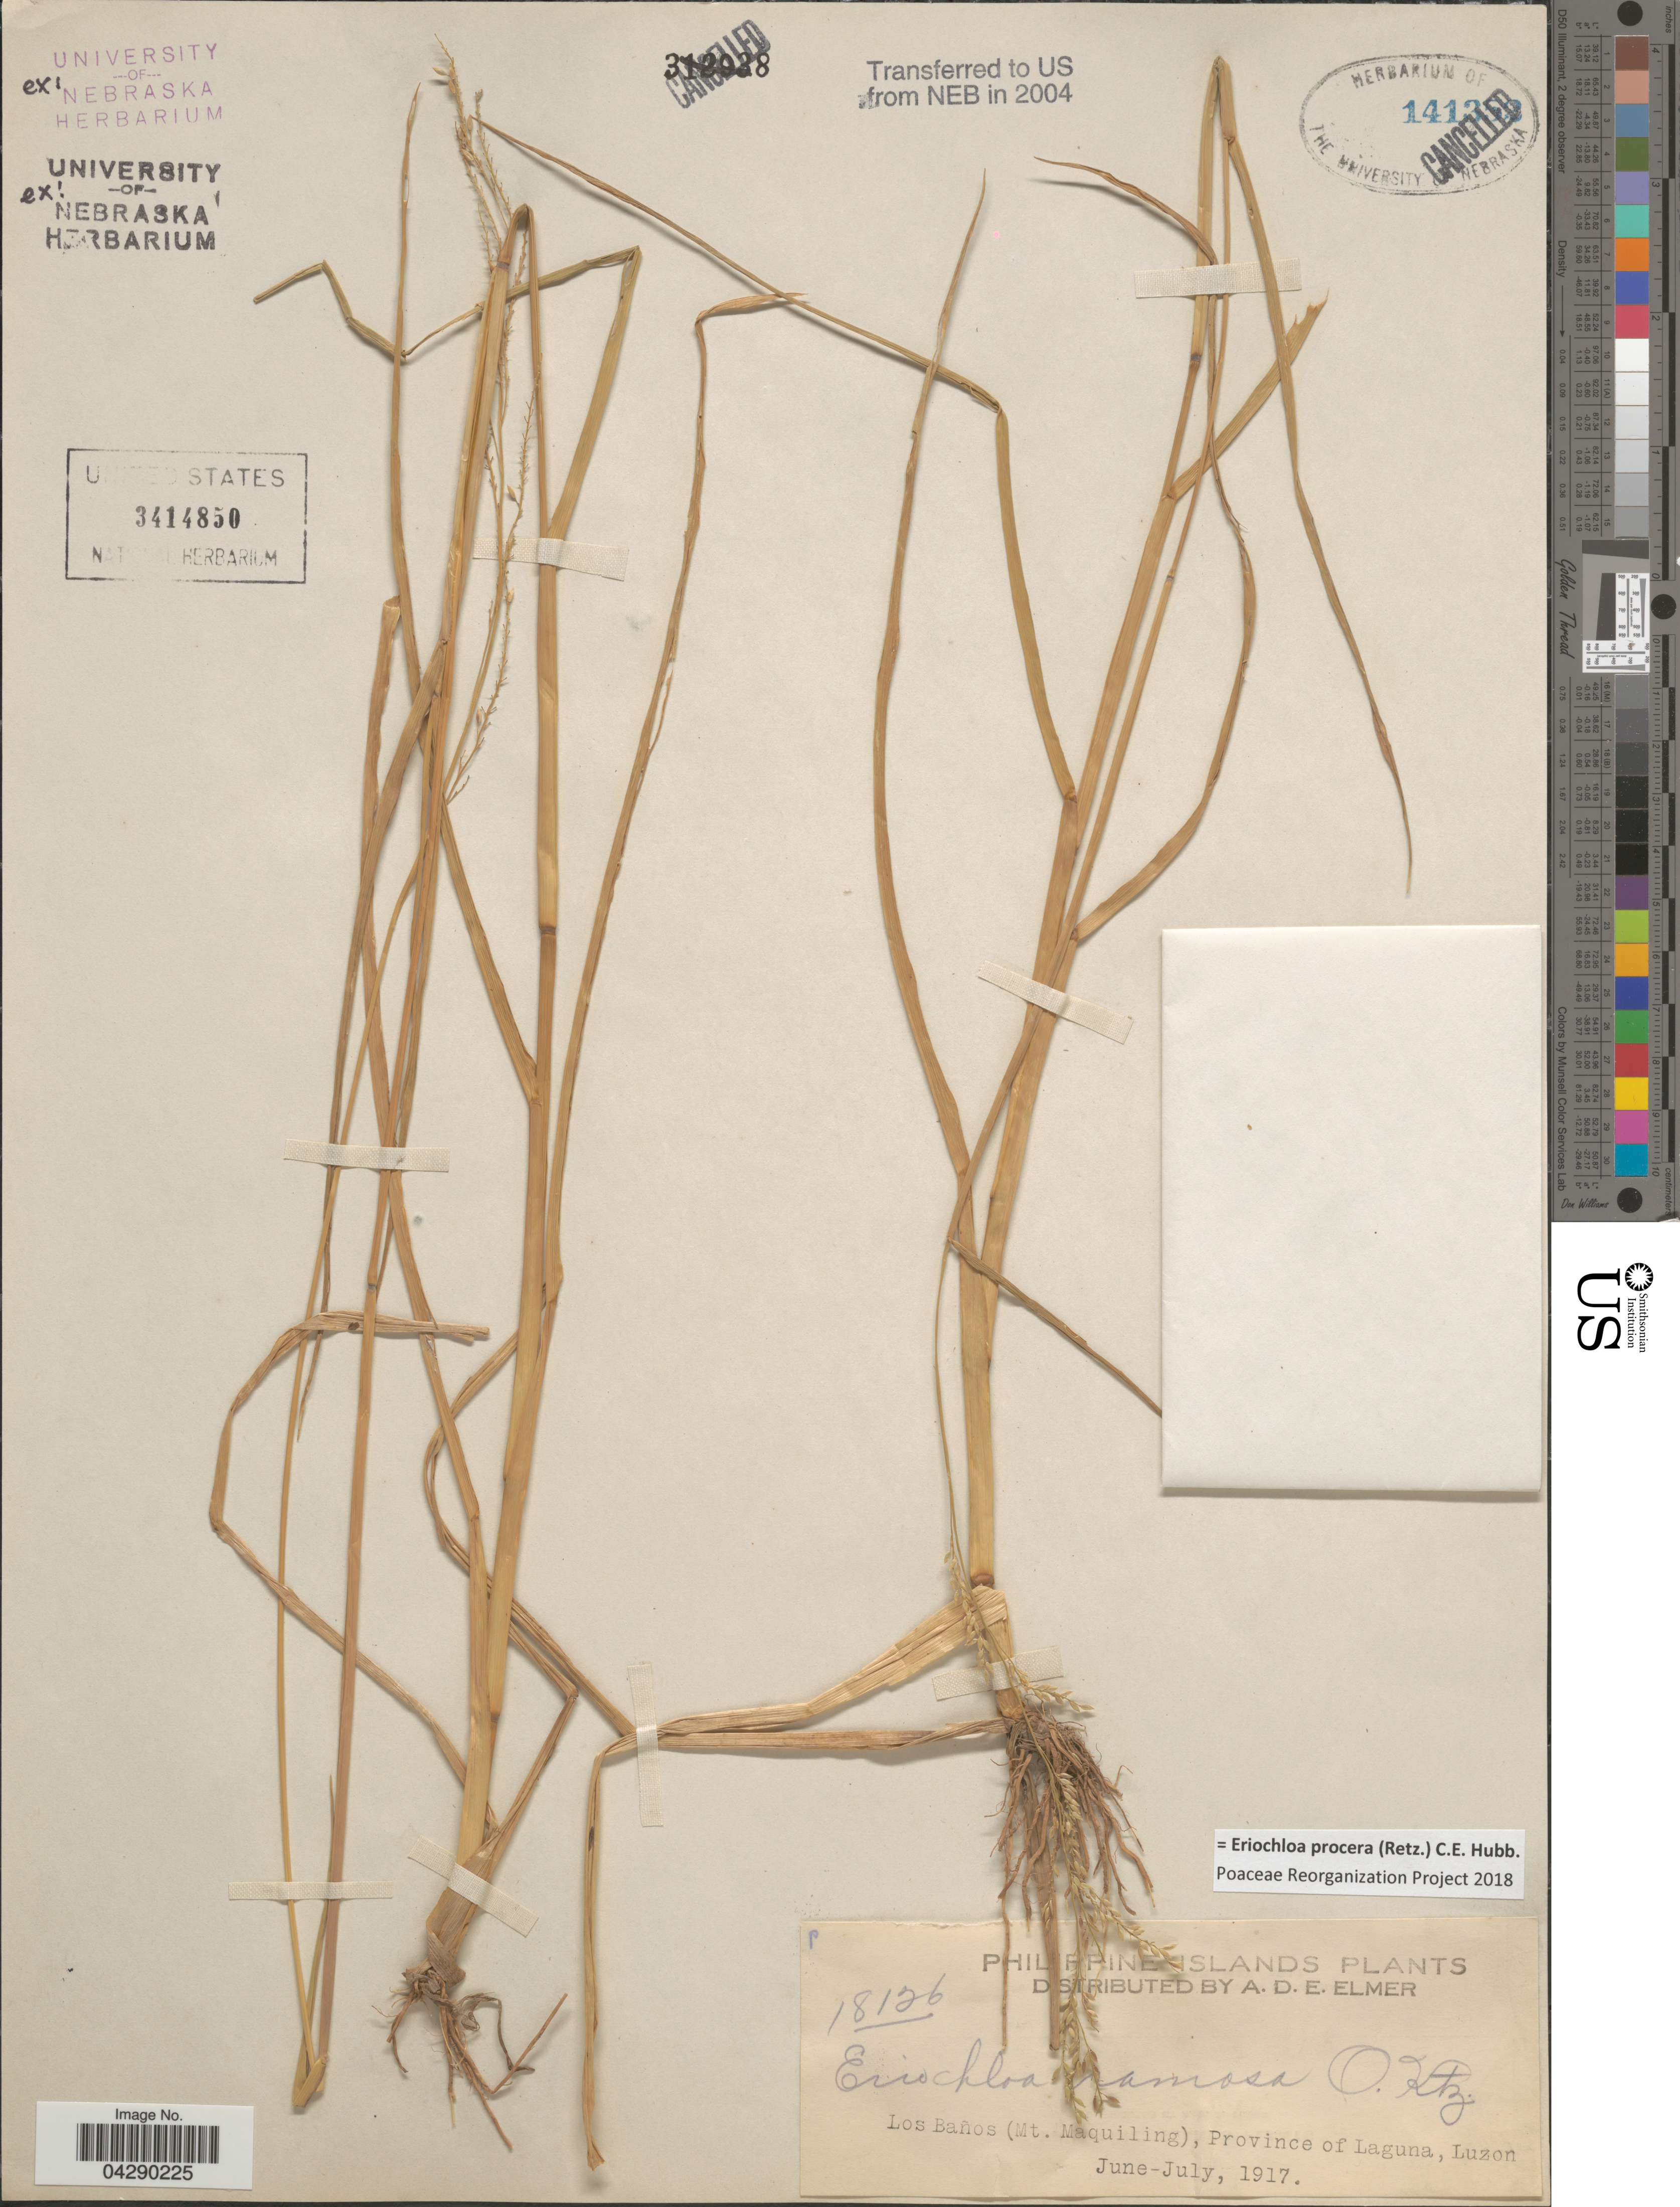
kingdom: Plantae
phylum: Tracheophyta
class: Liliopsida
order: Poales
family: Poaceae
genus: Eriochloa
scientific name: Eriochloa procera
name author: (Retz.) C.E. Hubb.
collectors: A. D. E. Elmer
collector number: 18126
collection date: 1917-06/1917-07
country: Philippines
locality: Philippine Islands. Los Baños (Mt. Maquiling), Province of Laguna, Luzon.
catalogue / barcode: US 3414850